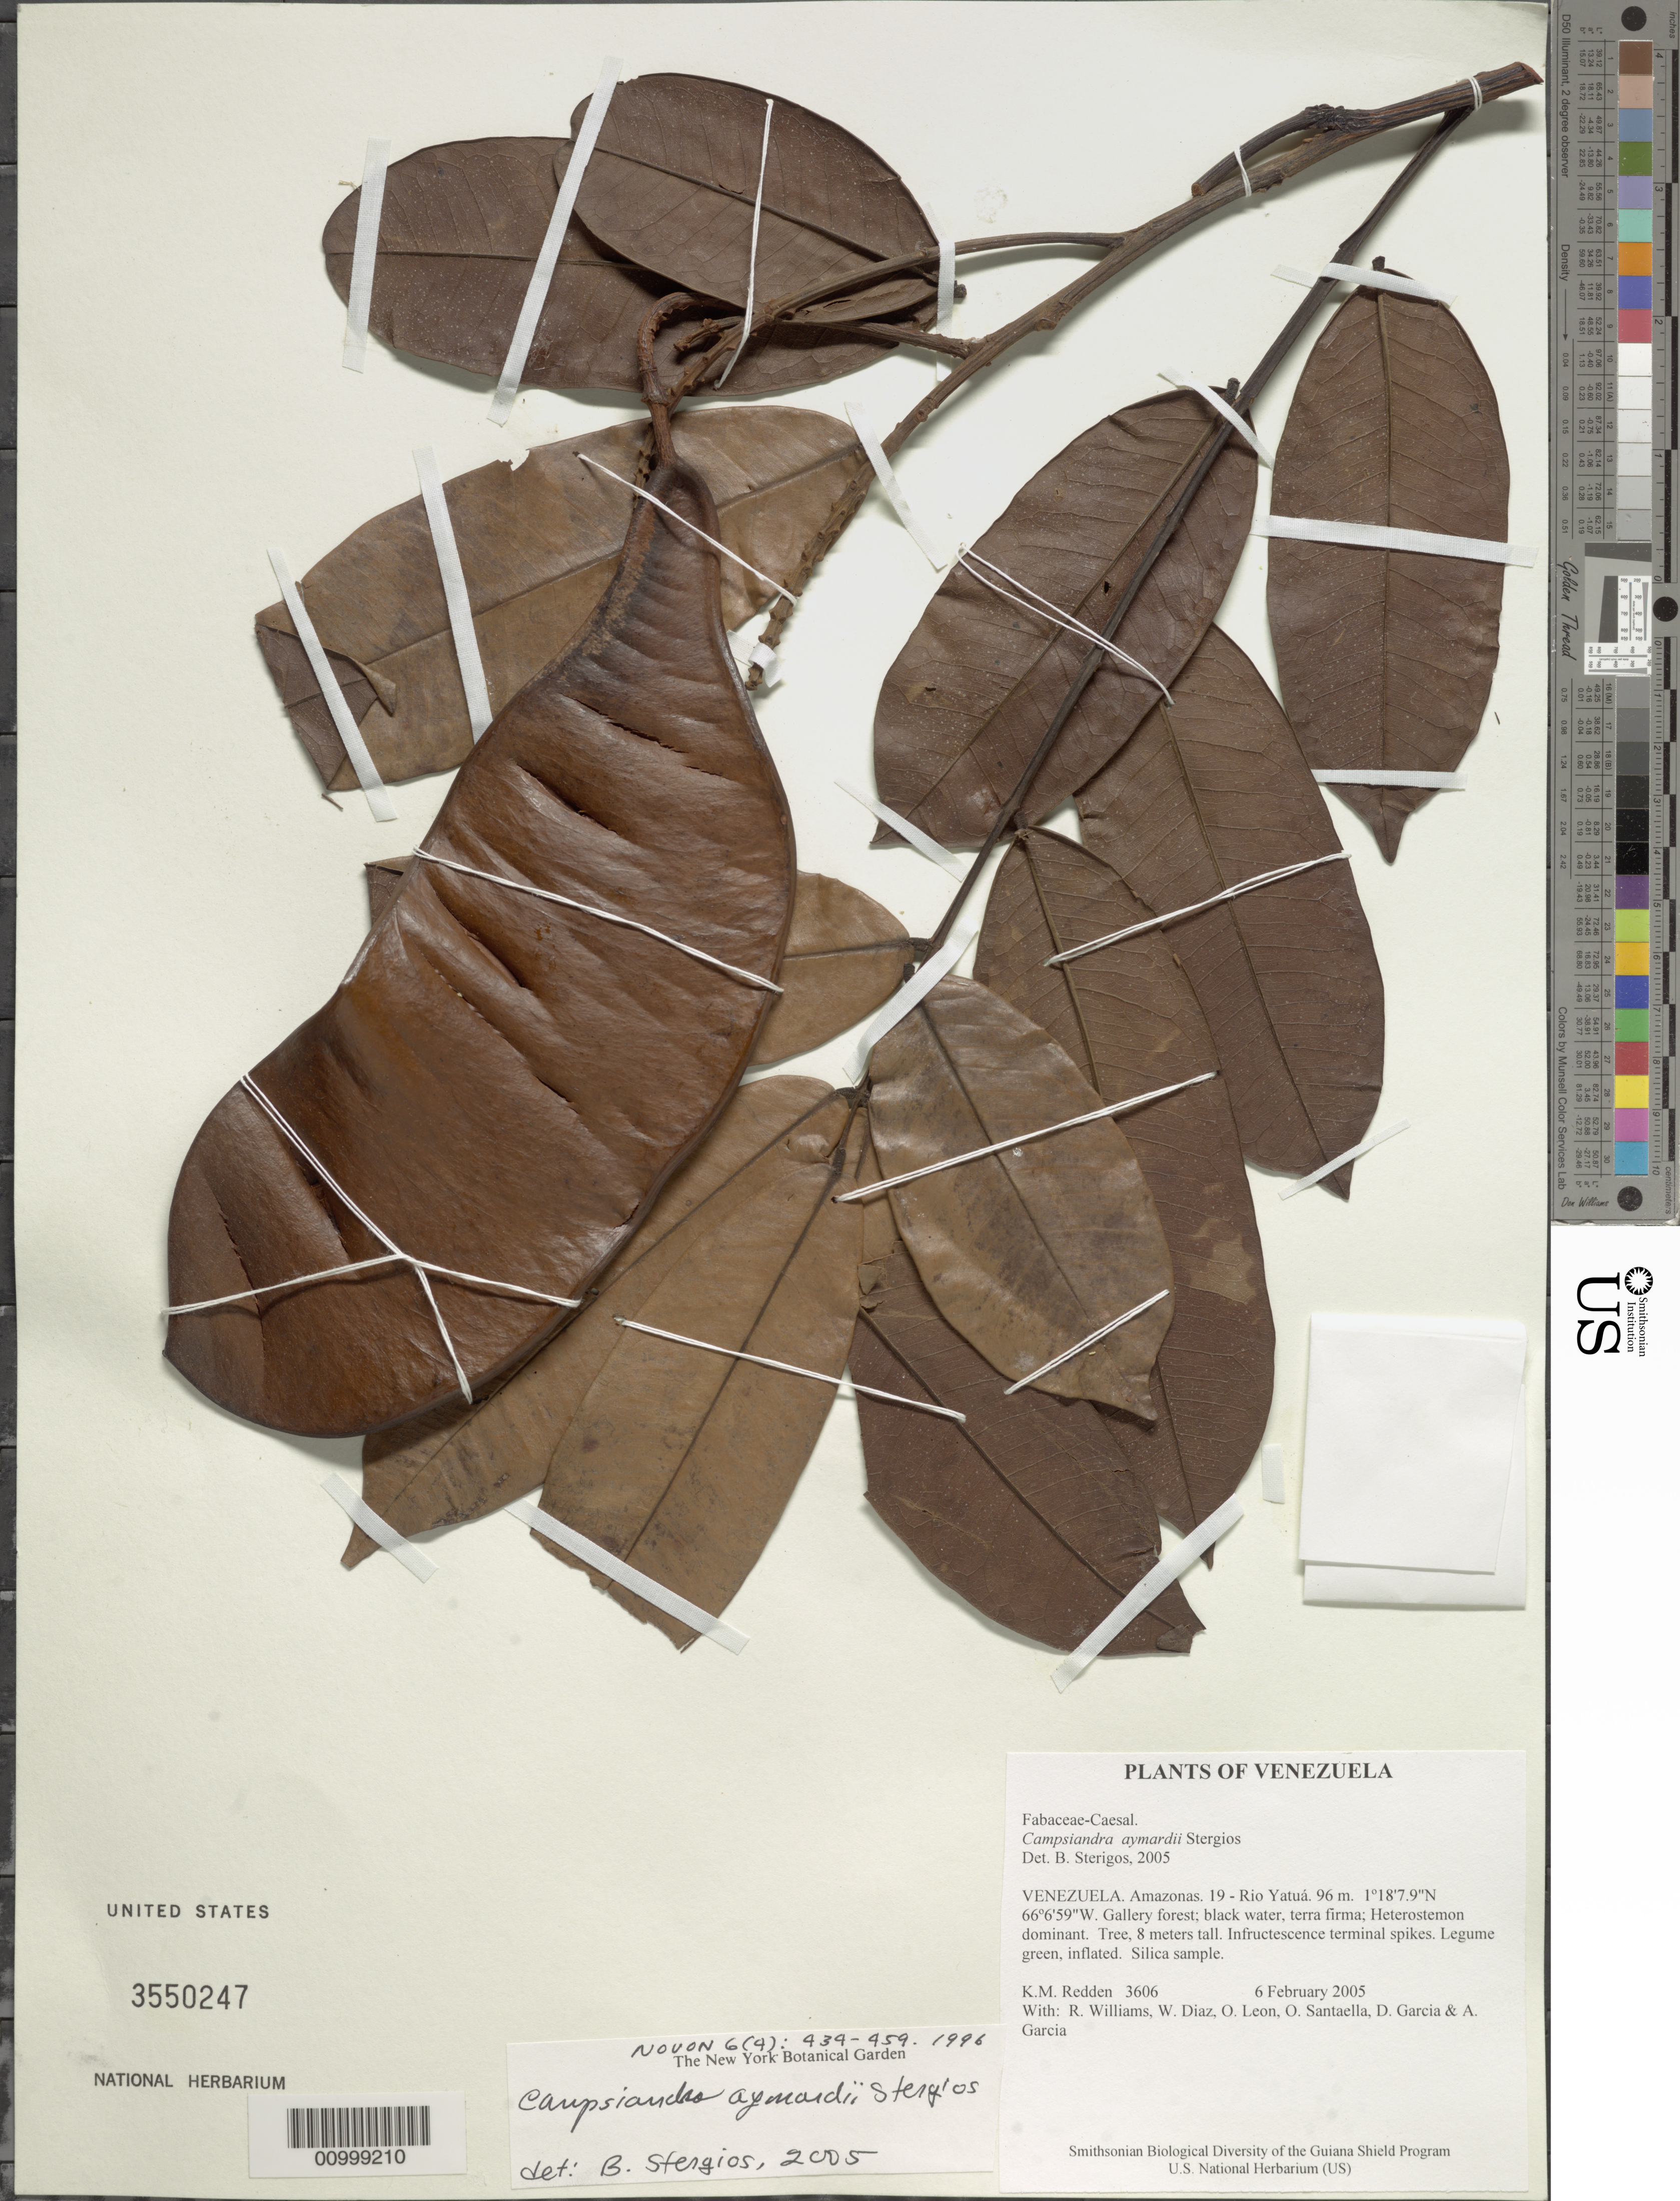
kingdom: Plantae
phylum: Tracheophyta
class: Magnoliopsida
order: Fabales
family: Fabaceae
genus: Campsiandra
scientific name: Campsiandra aymardii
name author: Stergios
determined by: Stergois, B., (PORT), Univ. Nac. Exp. de los Llanos Ezequiel Zamora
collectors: K. M. Redden, R. Williams, W. Díaz P., O. León, O. Santaella, D. Garcia & A. Garcia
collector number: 3606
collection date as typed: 6 February 2005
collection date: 2005-02-06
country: Venezuela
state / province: Amazonas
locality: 19 - Rio Yatuá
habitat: Gallery forest; black water, terra firma; Heterostemon dominant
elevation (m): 96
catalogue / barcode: US 3550247